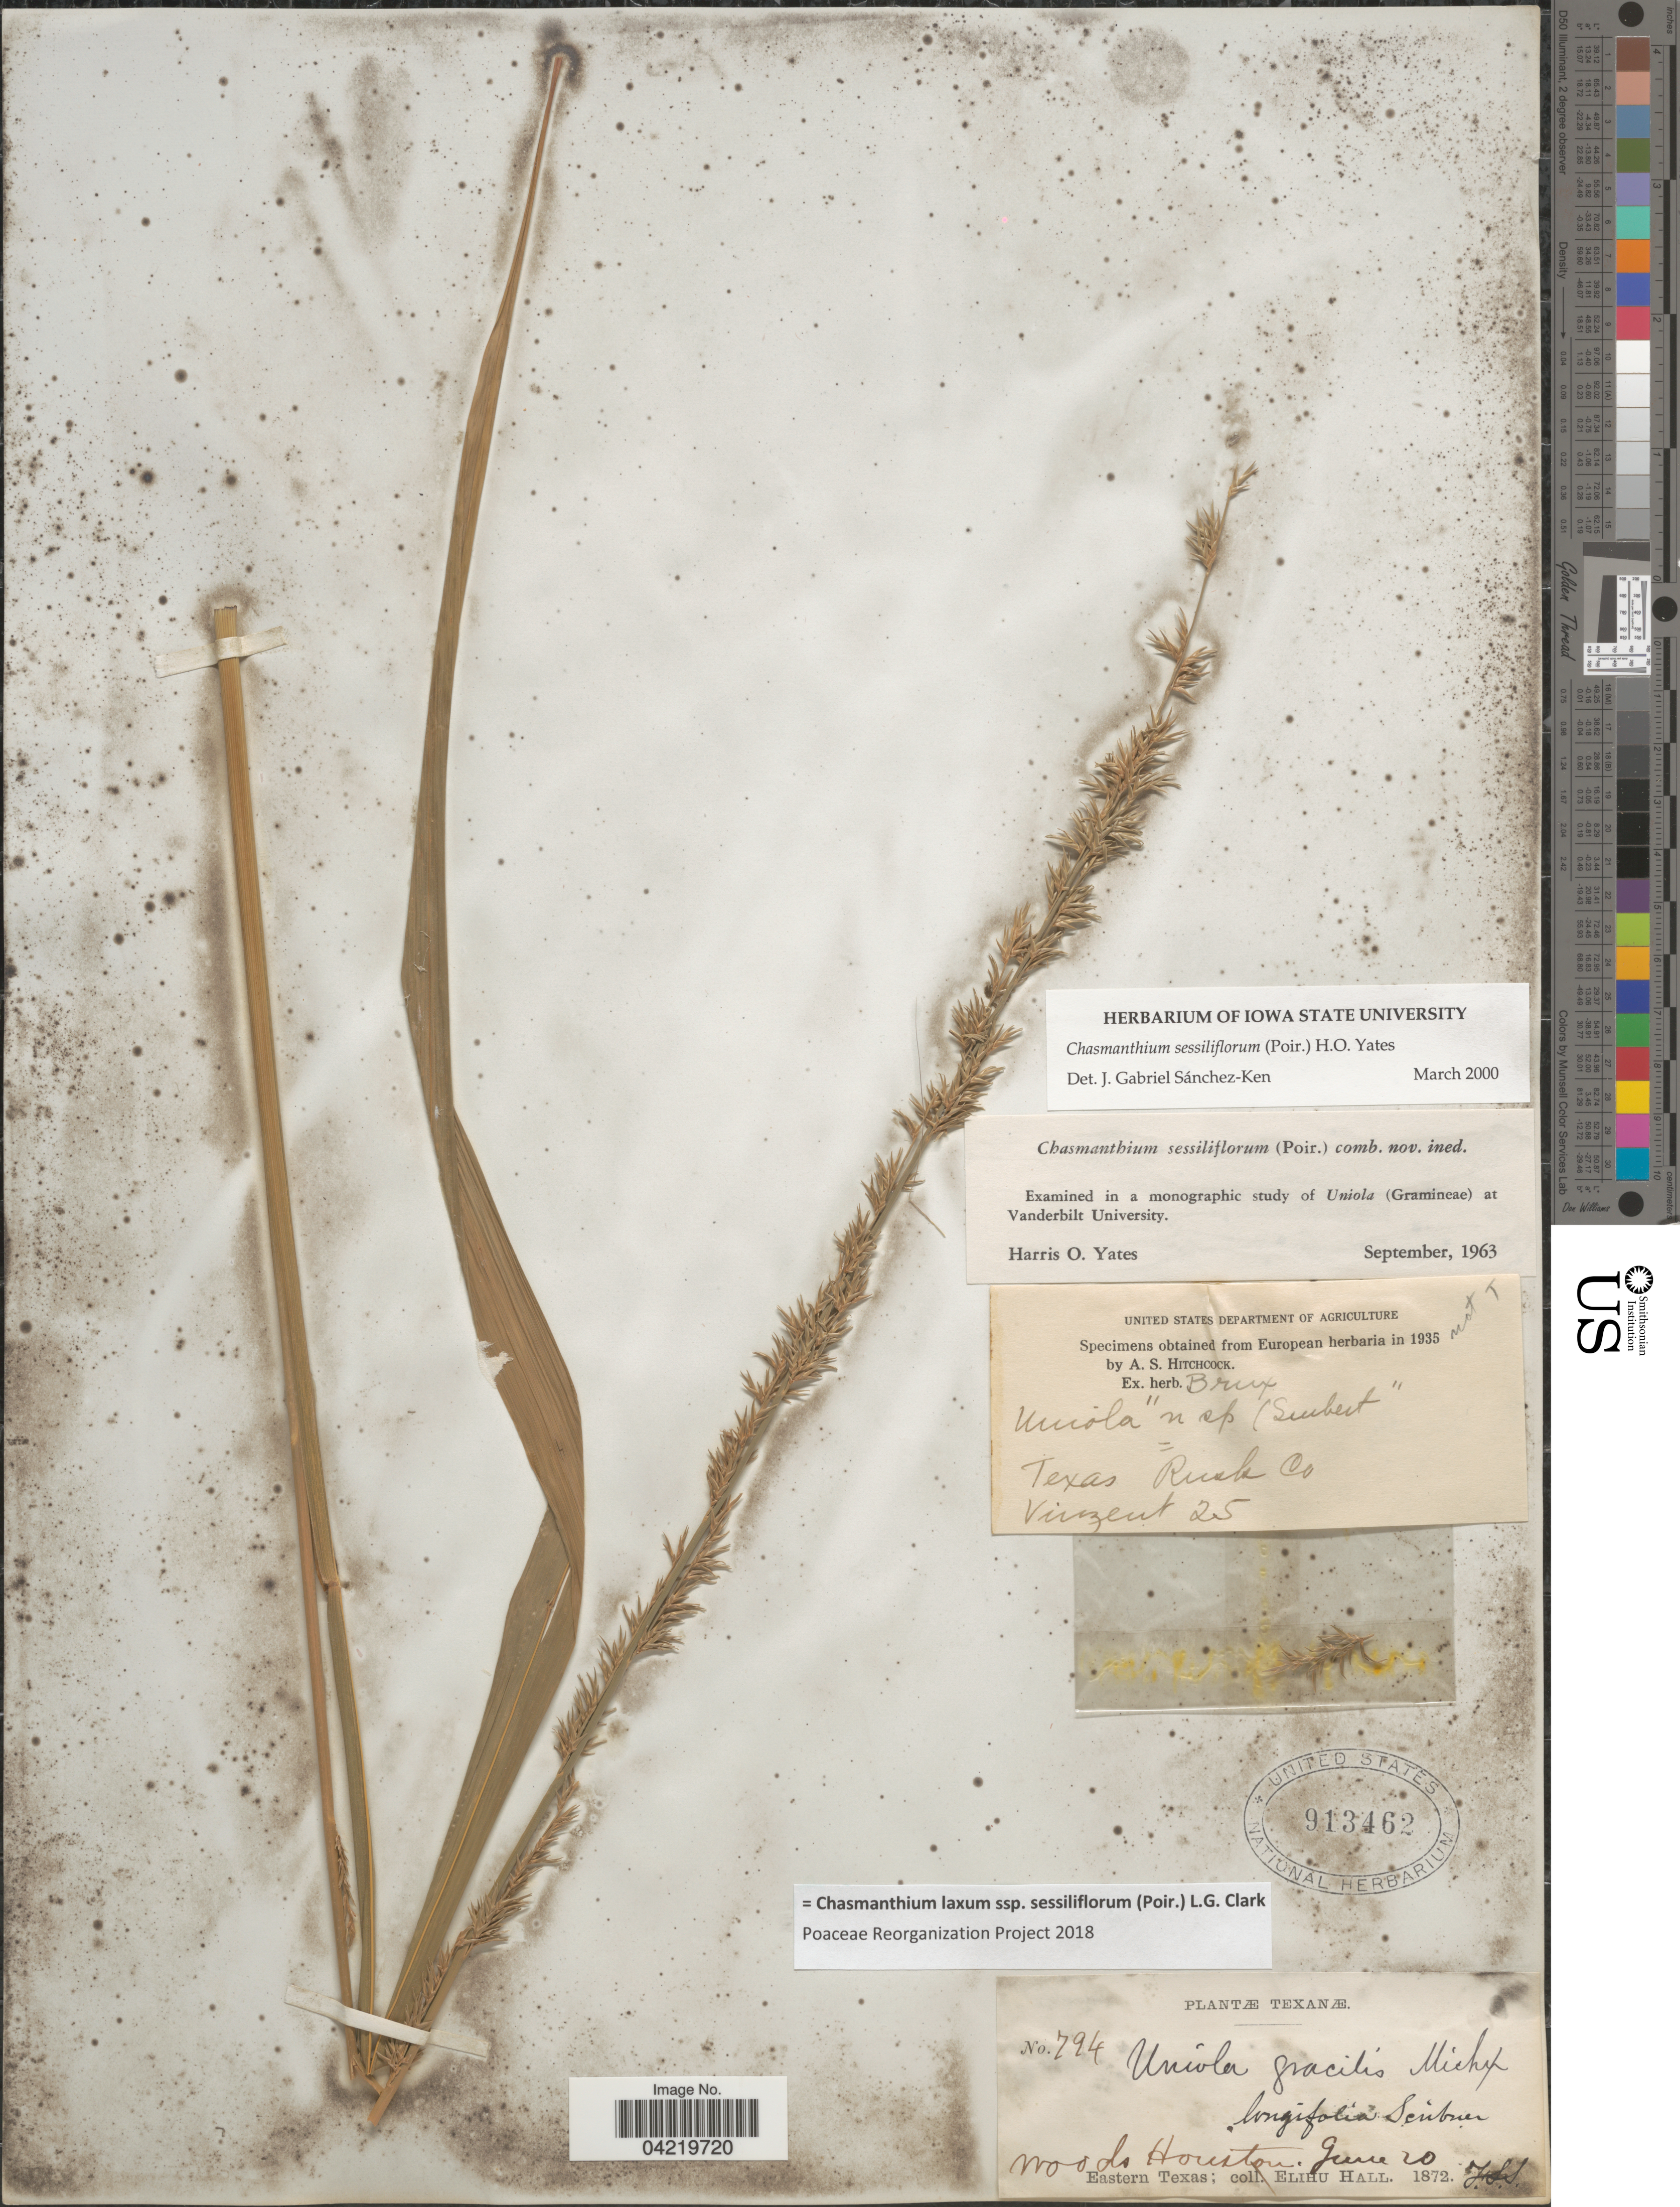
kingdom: Plantae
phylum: Tracheophyta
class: Liliopsida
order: Poales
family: Poaceae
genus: Chasmanthium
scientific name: Chasmanthium laxum subsp. sessiliflorum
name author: (L.) H.O. Yates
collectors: E. Hall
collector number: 794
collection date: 1872-06-20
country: United States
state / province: Texas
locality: Woods Houston. Eastern Texas.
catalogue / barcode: US 913462-2